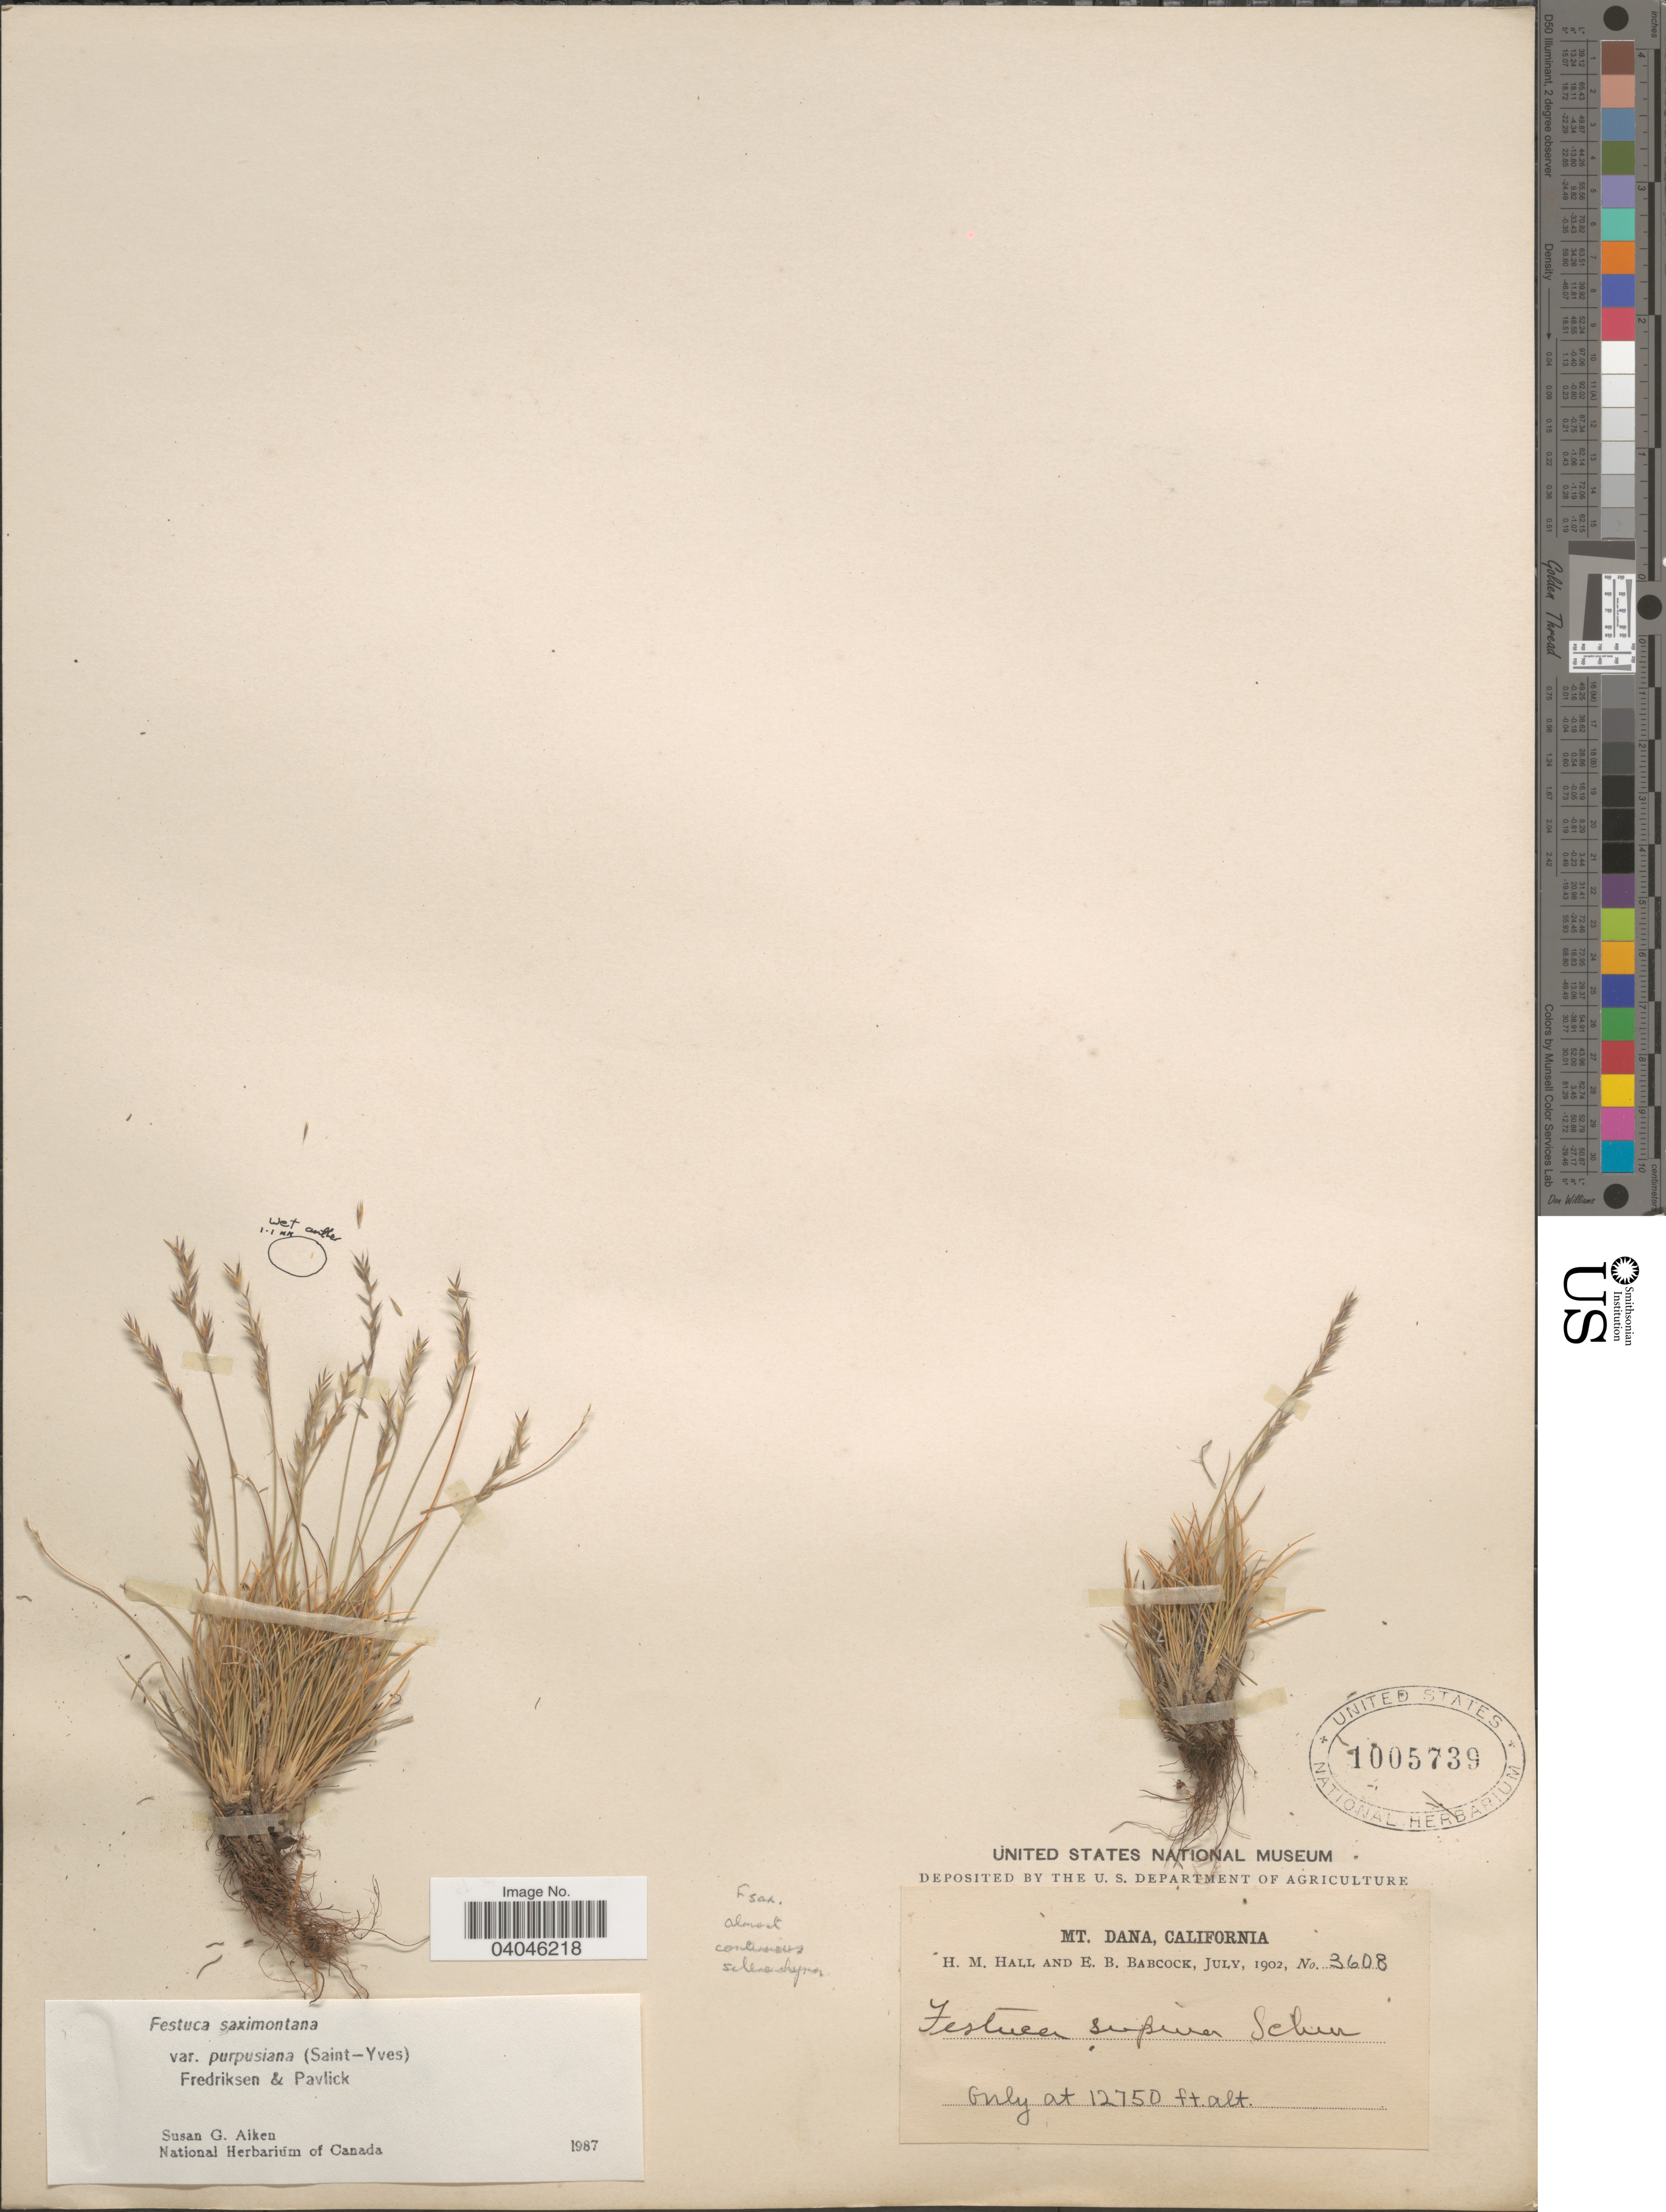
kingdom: Plantae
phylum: Tracheophyta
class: Liliopsida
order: Poales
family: Poaceae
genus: Festuca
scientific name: Festuca saximontana var. purpusiana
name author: (St.-Yves) Fred. & Pavlick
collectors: H. M. Hall & E. B. Babcock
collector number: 3608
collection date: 1902-07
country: United States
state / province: California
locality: Mt. Dana.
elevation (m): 3886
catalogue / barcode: US 1005739